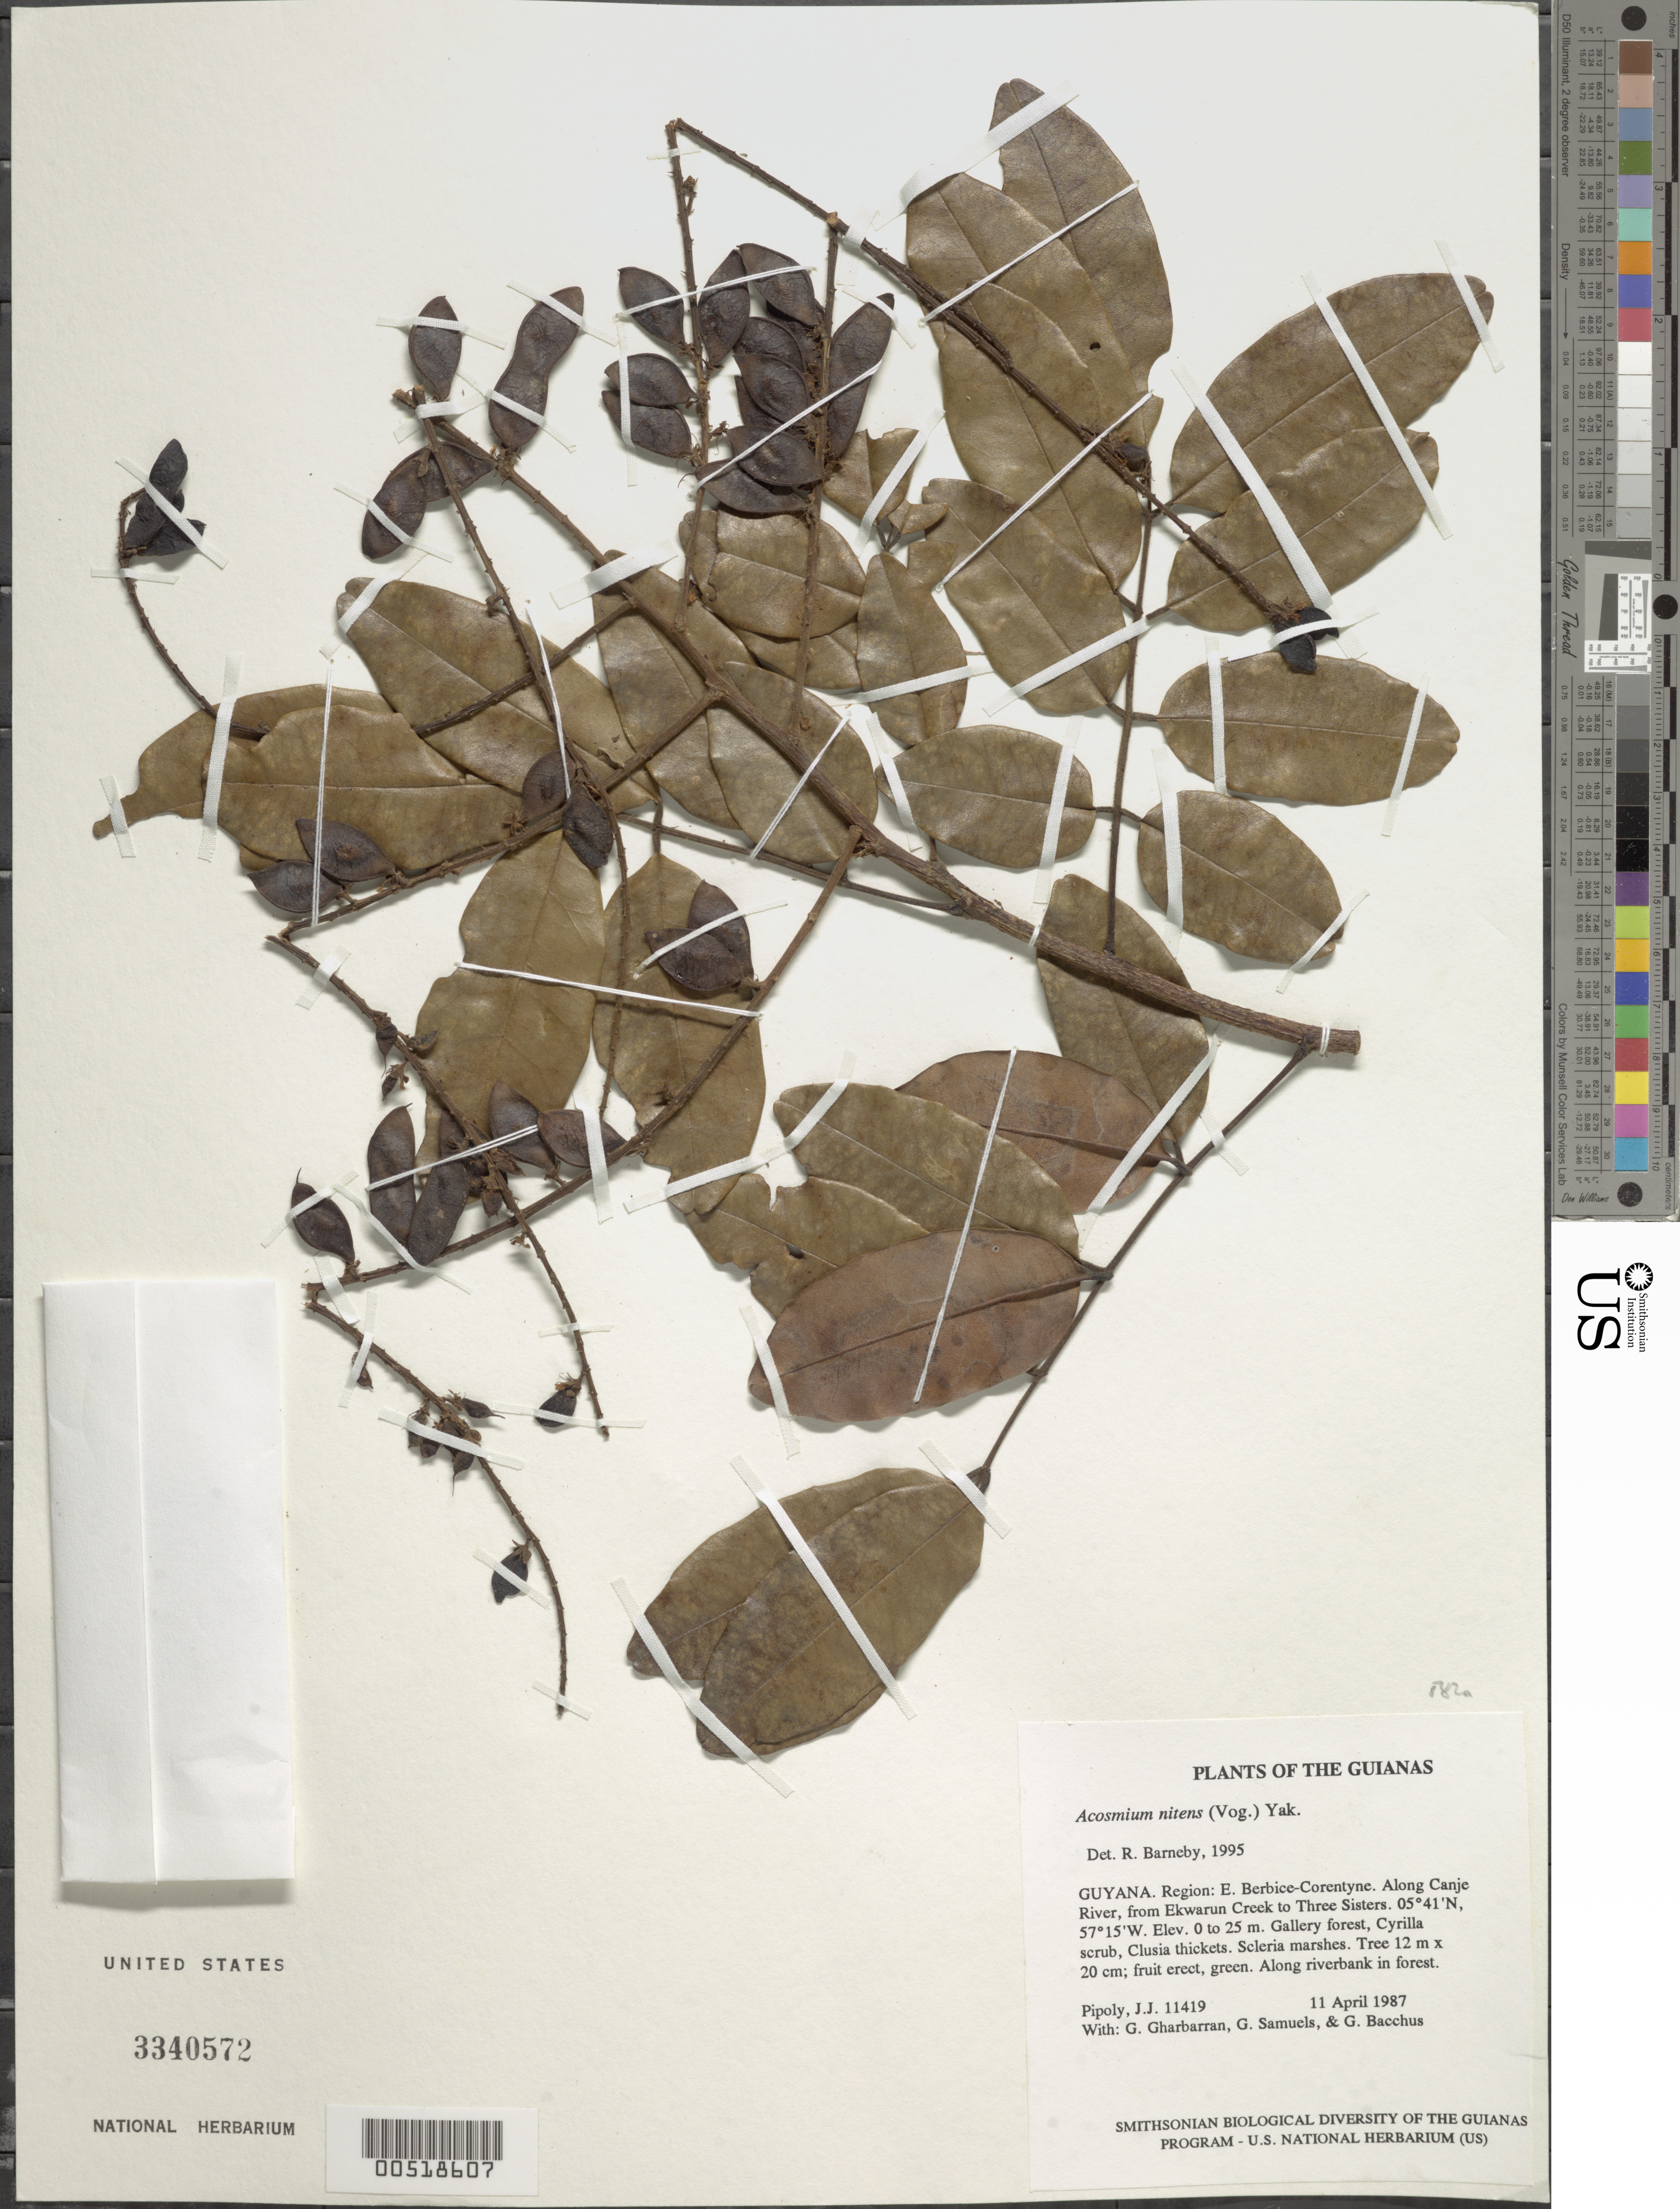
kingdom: Plantae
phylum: Tracheophyta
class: Magnoliopsida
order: Fabales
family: Fabaceae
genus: Acosmium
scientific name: Acosmium nitens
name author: (Vogel) Yakovlev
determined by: Barneby, Rupert C., (NY)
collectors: J. J. Pipoly, G. Gharbarran, G. Samuels & G. Bacchus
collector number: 11419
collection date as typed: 11 April 1987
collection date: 1987-04-11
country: Guyana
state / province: E. Berbice-Corentyne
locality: Along Canje River, from Ekwarun Creek to Three Sisters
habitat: Gallery forest, Cyrilla scrub, Clusia thickets. Scleria marshes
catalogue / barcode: US 3340572